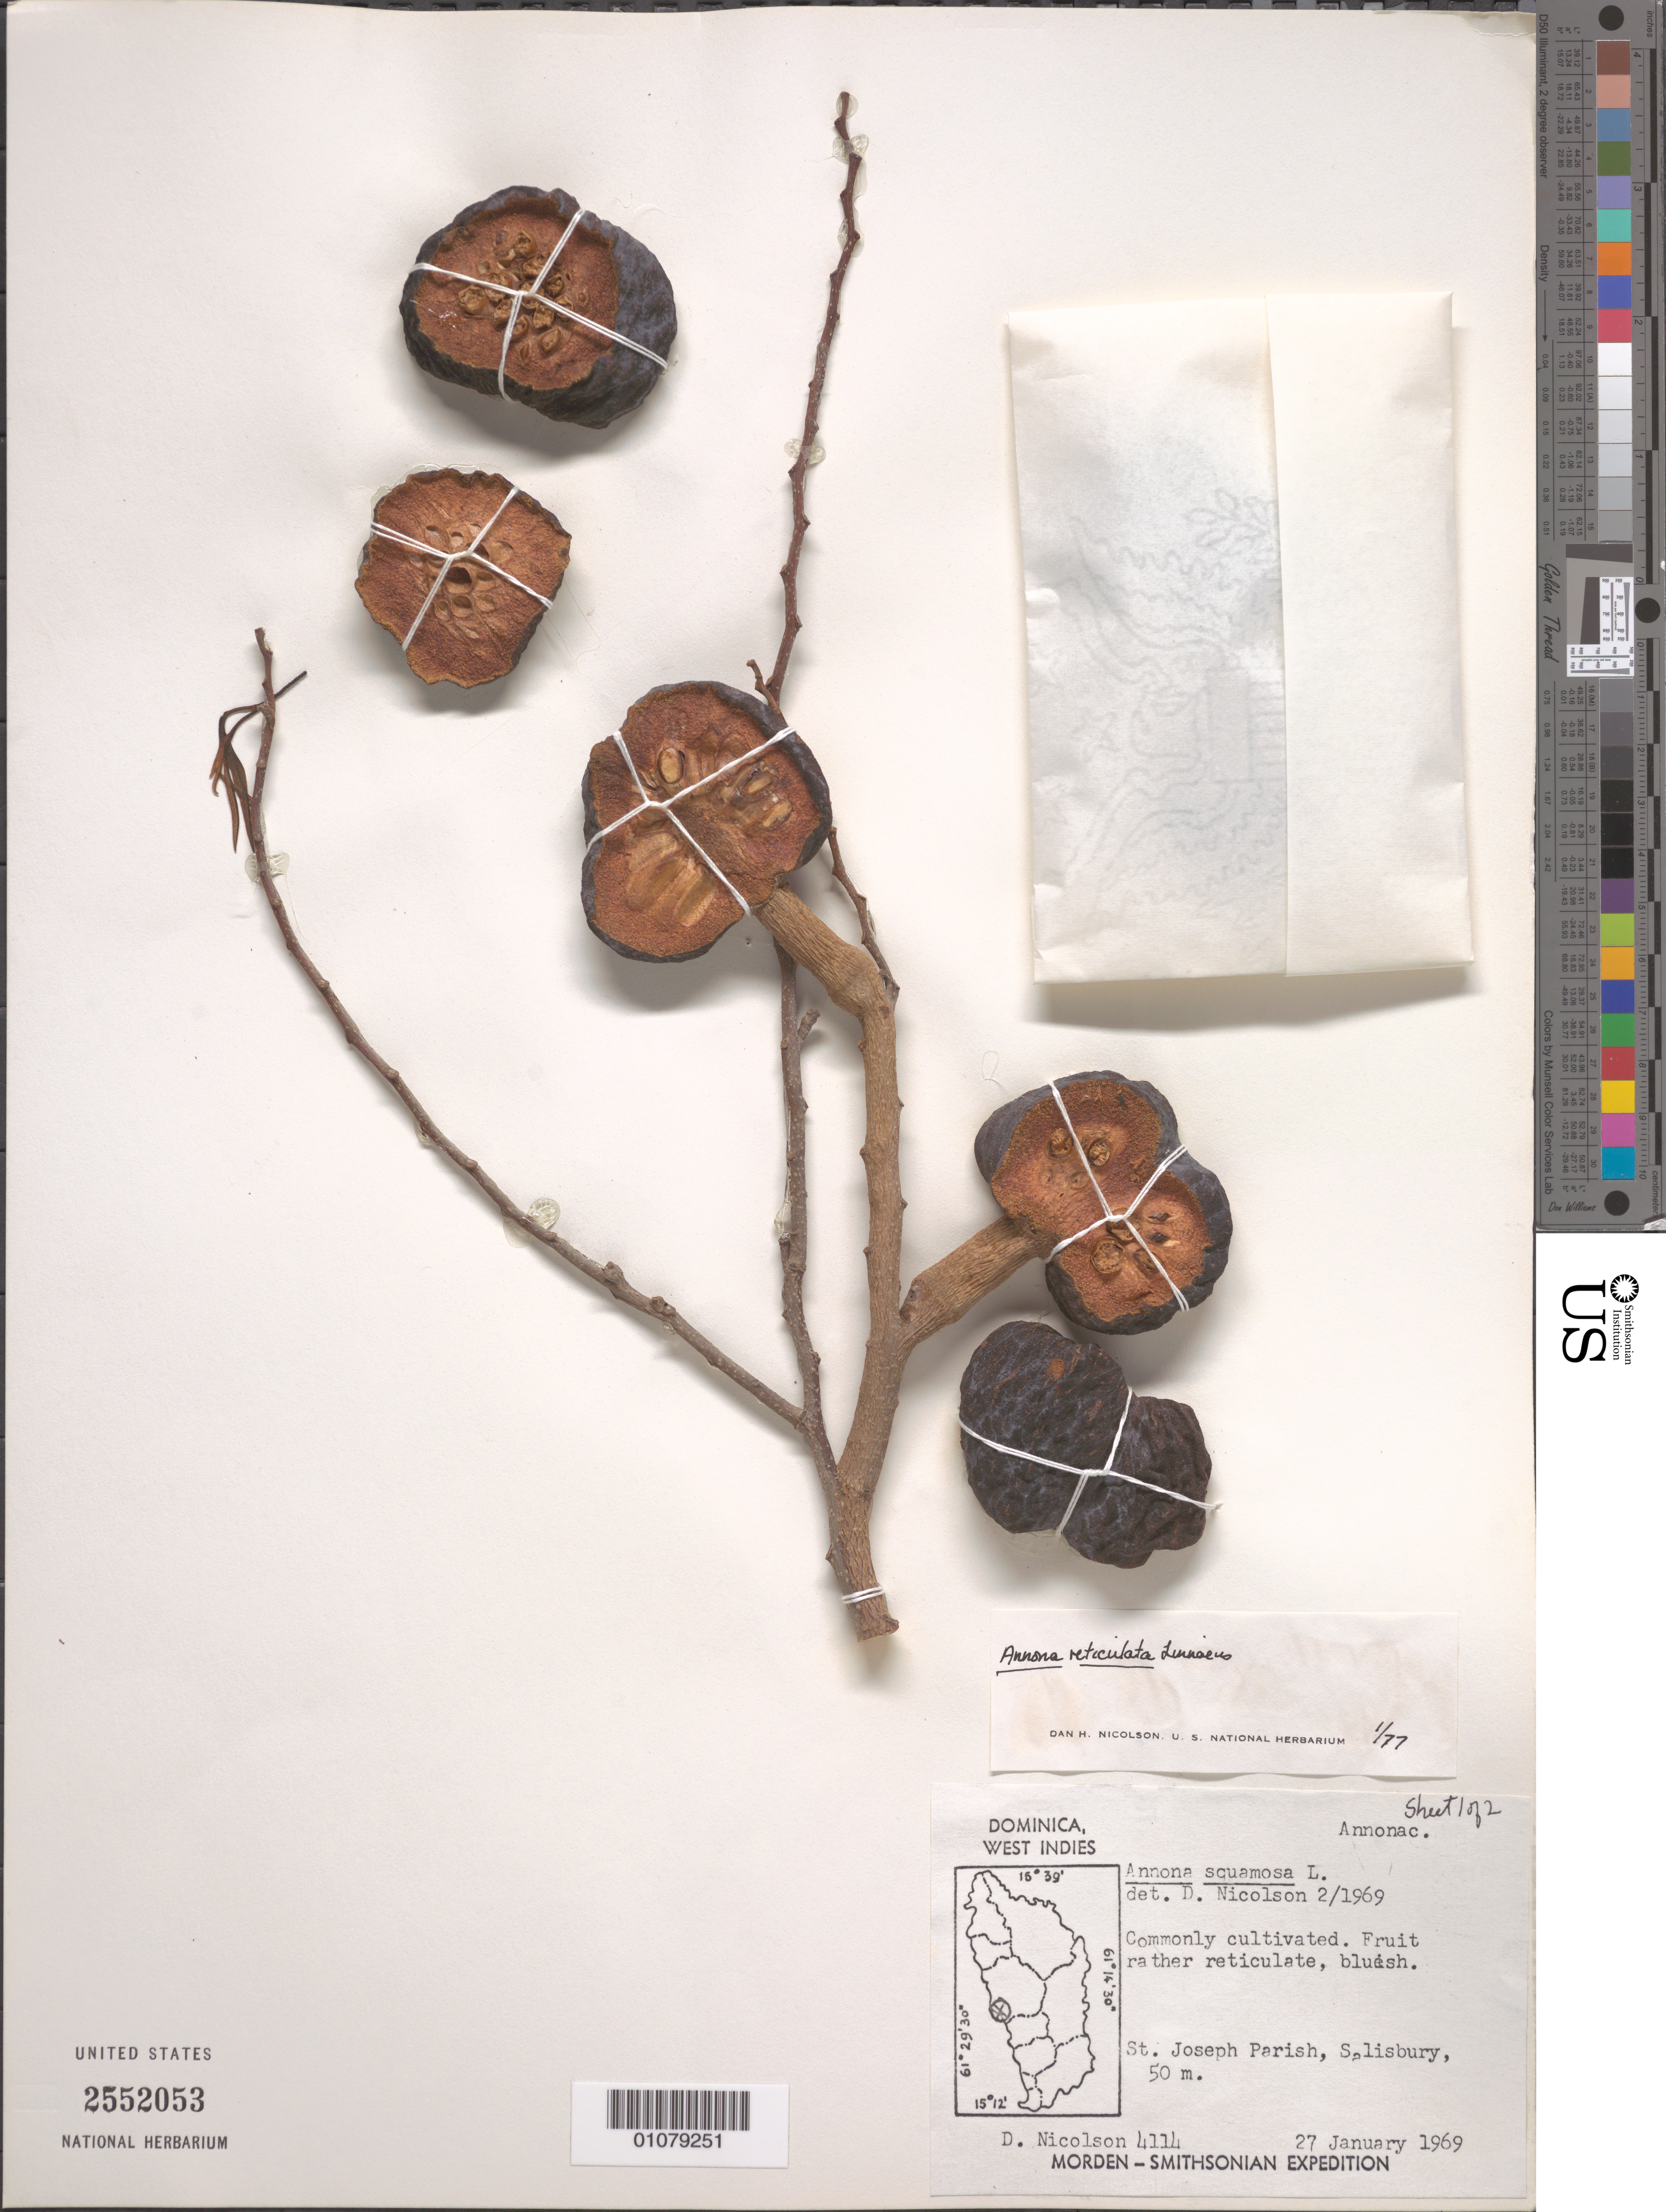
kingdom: Plantae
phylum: Tracheophyta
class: Magnoliopsida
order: Magnoliales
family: Annonaceae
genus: Annona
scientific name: Annona reticulata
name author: L.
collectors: D. H. Nicolson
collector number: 4114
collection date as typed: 27 Jan 1969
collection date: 1969-01-27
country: Dominica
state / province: St. Joseph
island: Dominica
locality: St. Joseph Parish, Salisbury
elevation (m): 50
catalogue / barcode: US 2552053